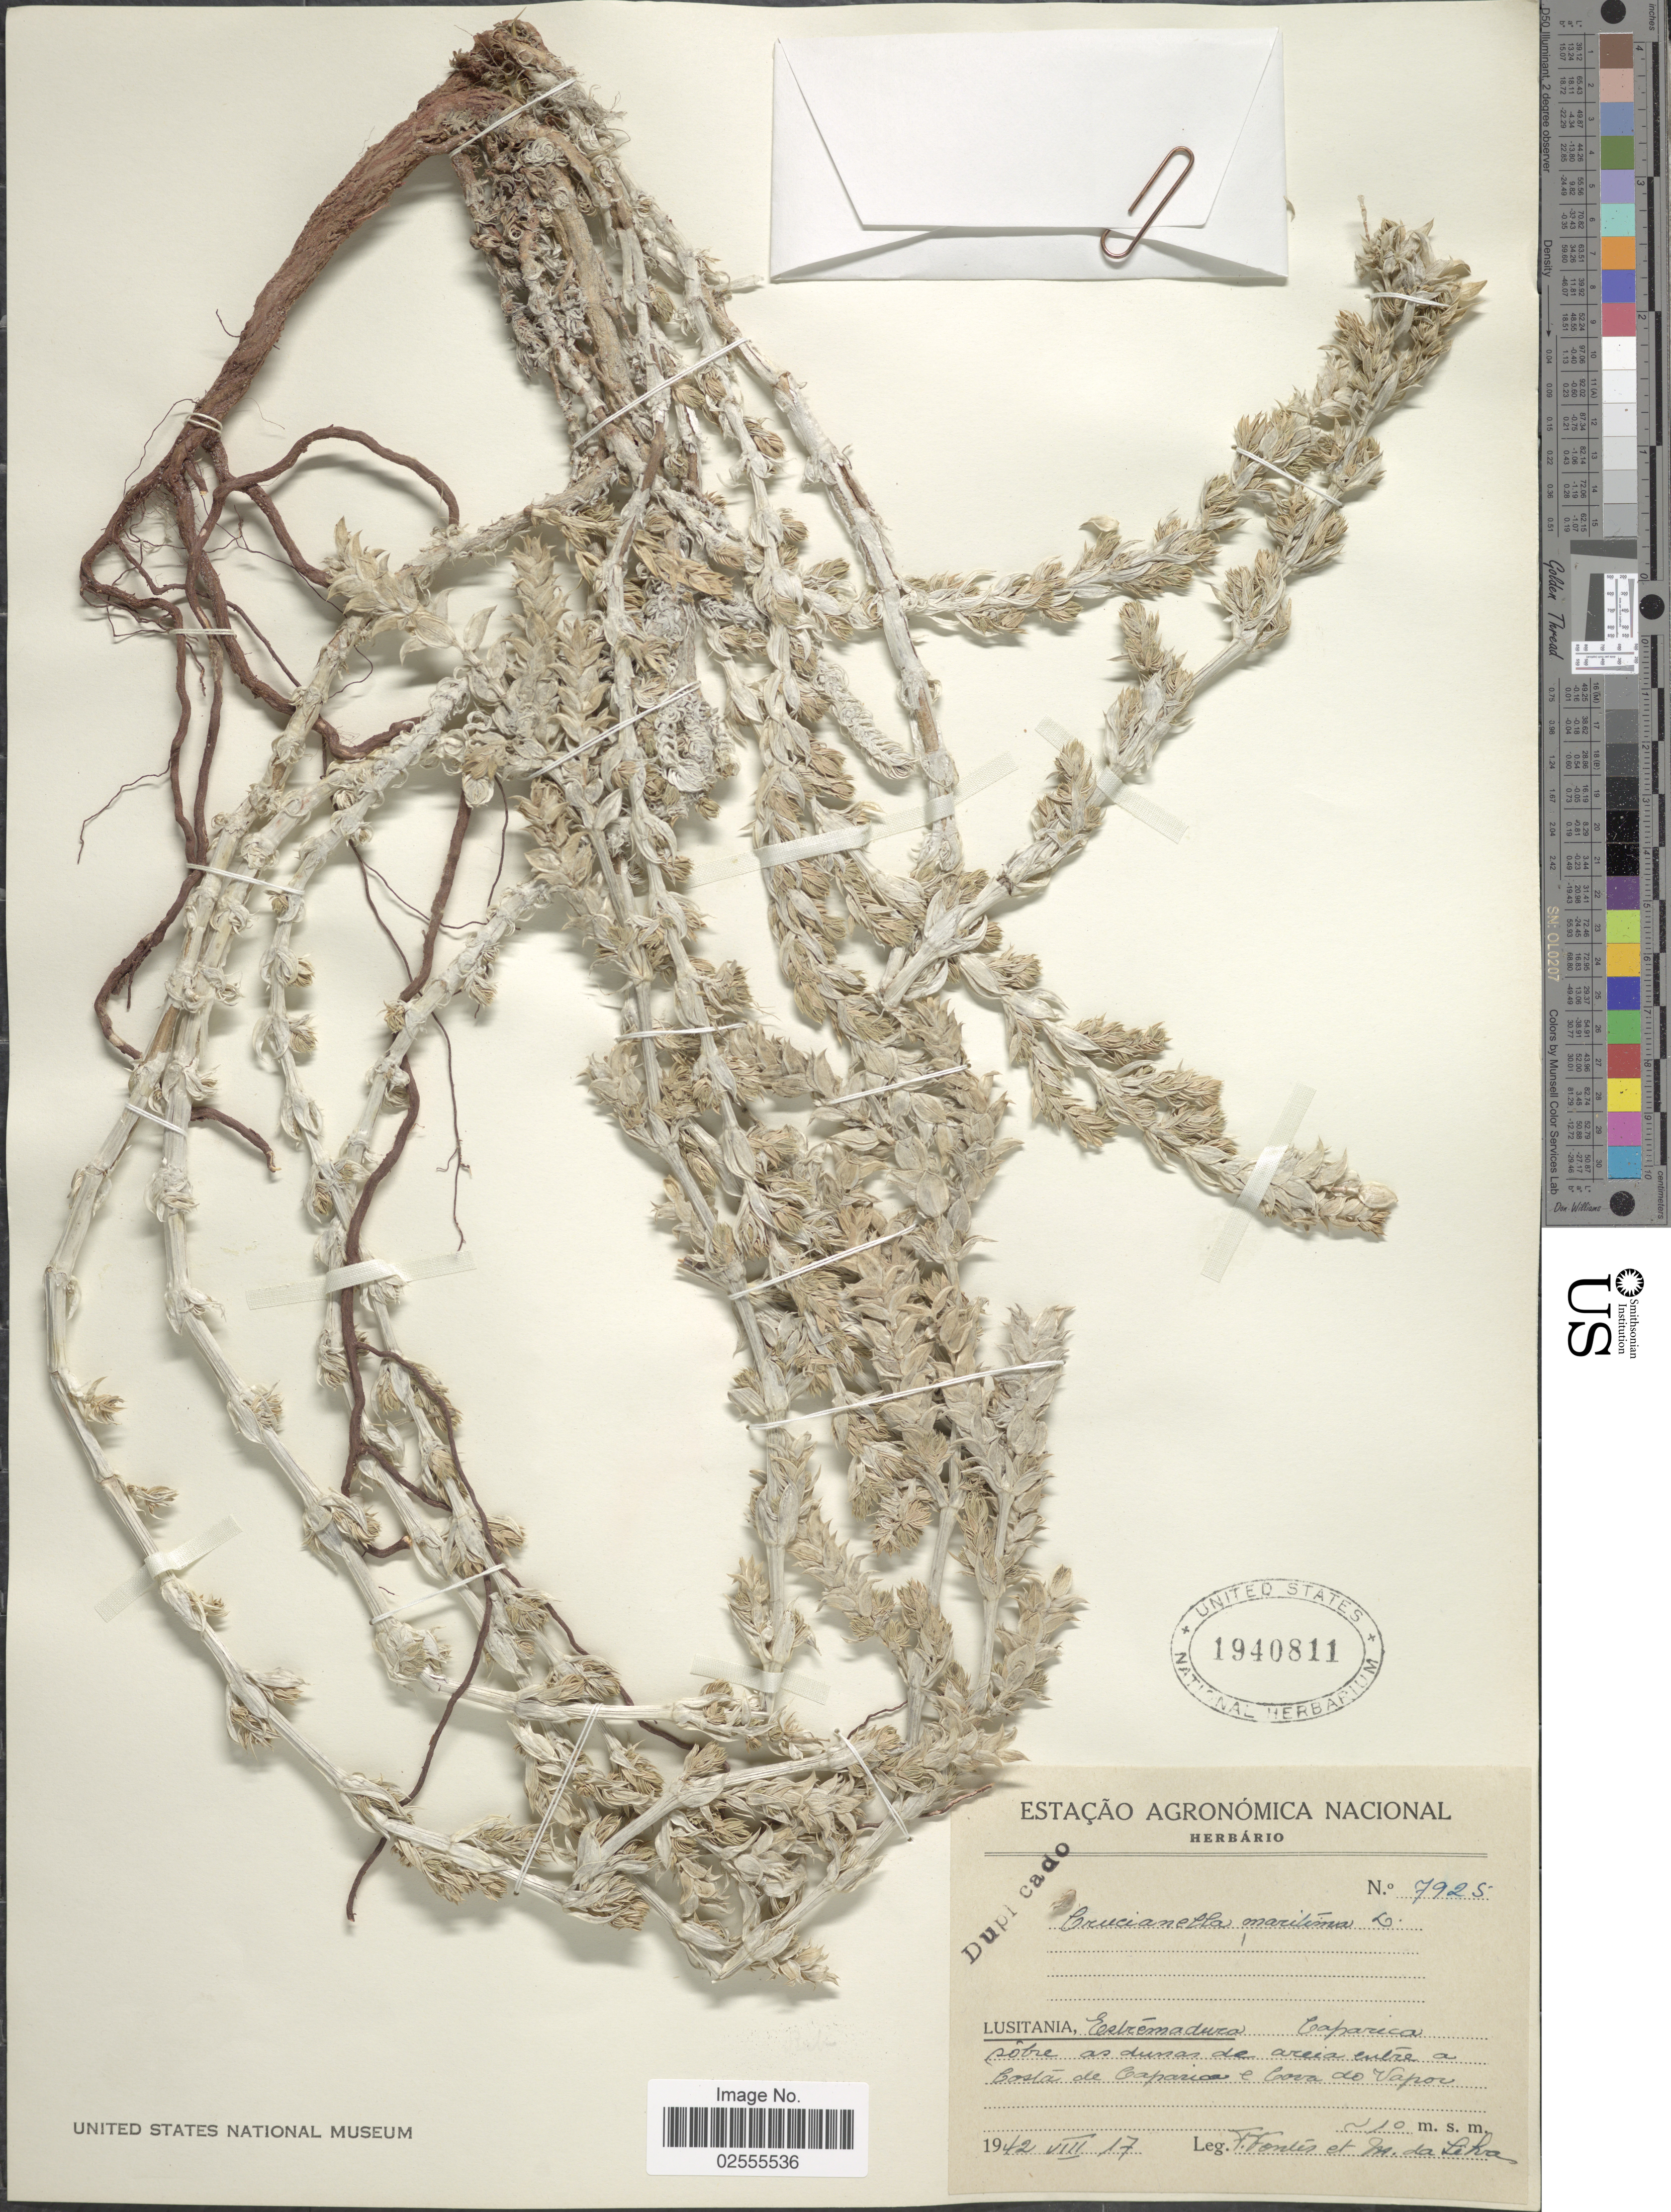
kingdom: Plantae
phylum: Tracheophyta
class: Magnoliopsida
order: Gentianales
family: Rubiaceae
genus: Crucianella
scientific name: Crucianella maritima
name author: L.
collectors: Fontes, F. & M. Silva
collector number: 7925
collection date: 1942-08-17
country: Portugal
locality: Lusitania, Estremadura Caparica sobre as dunas de arcia entre a Costa de Caparia e Cova do Vapor. [interpreted]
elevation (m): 110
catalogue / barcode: US 1940811